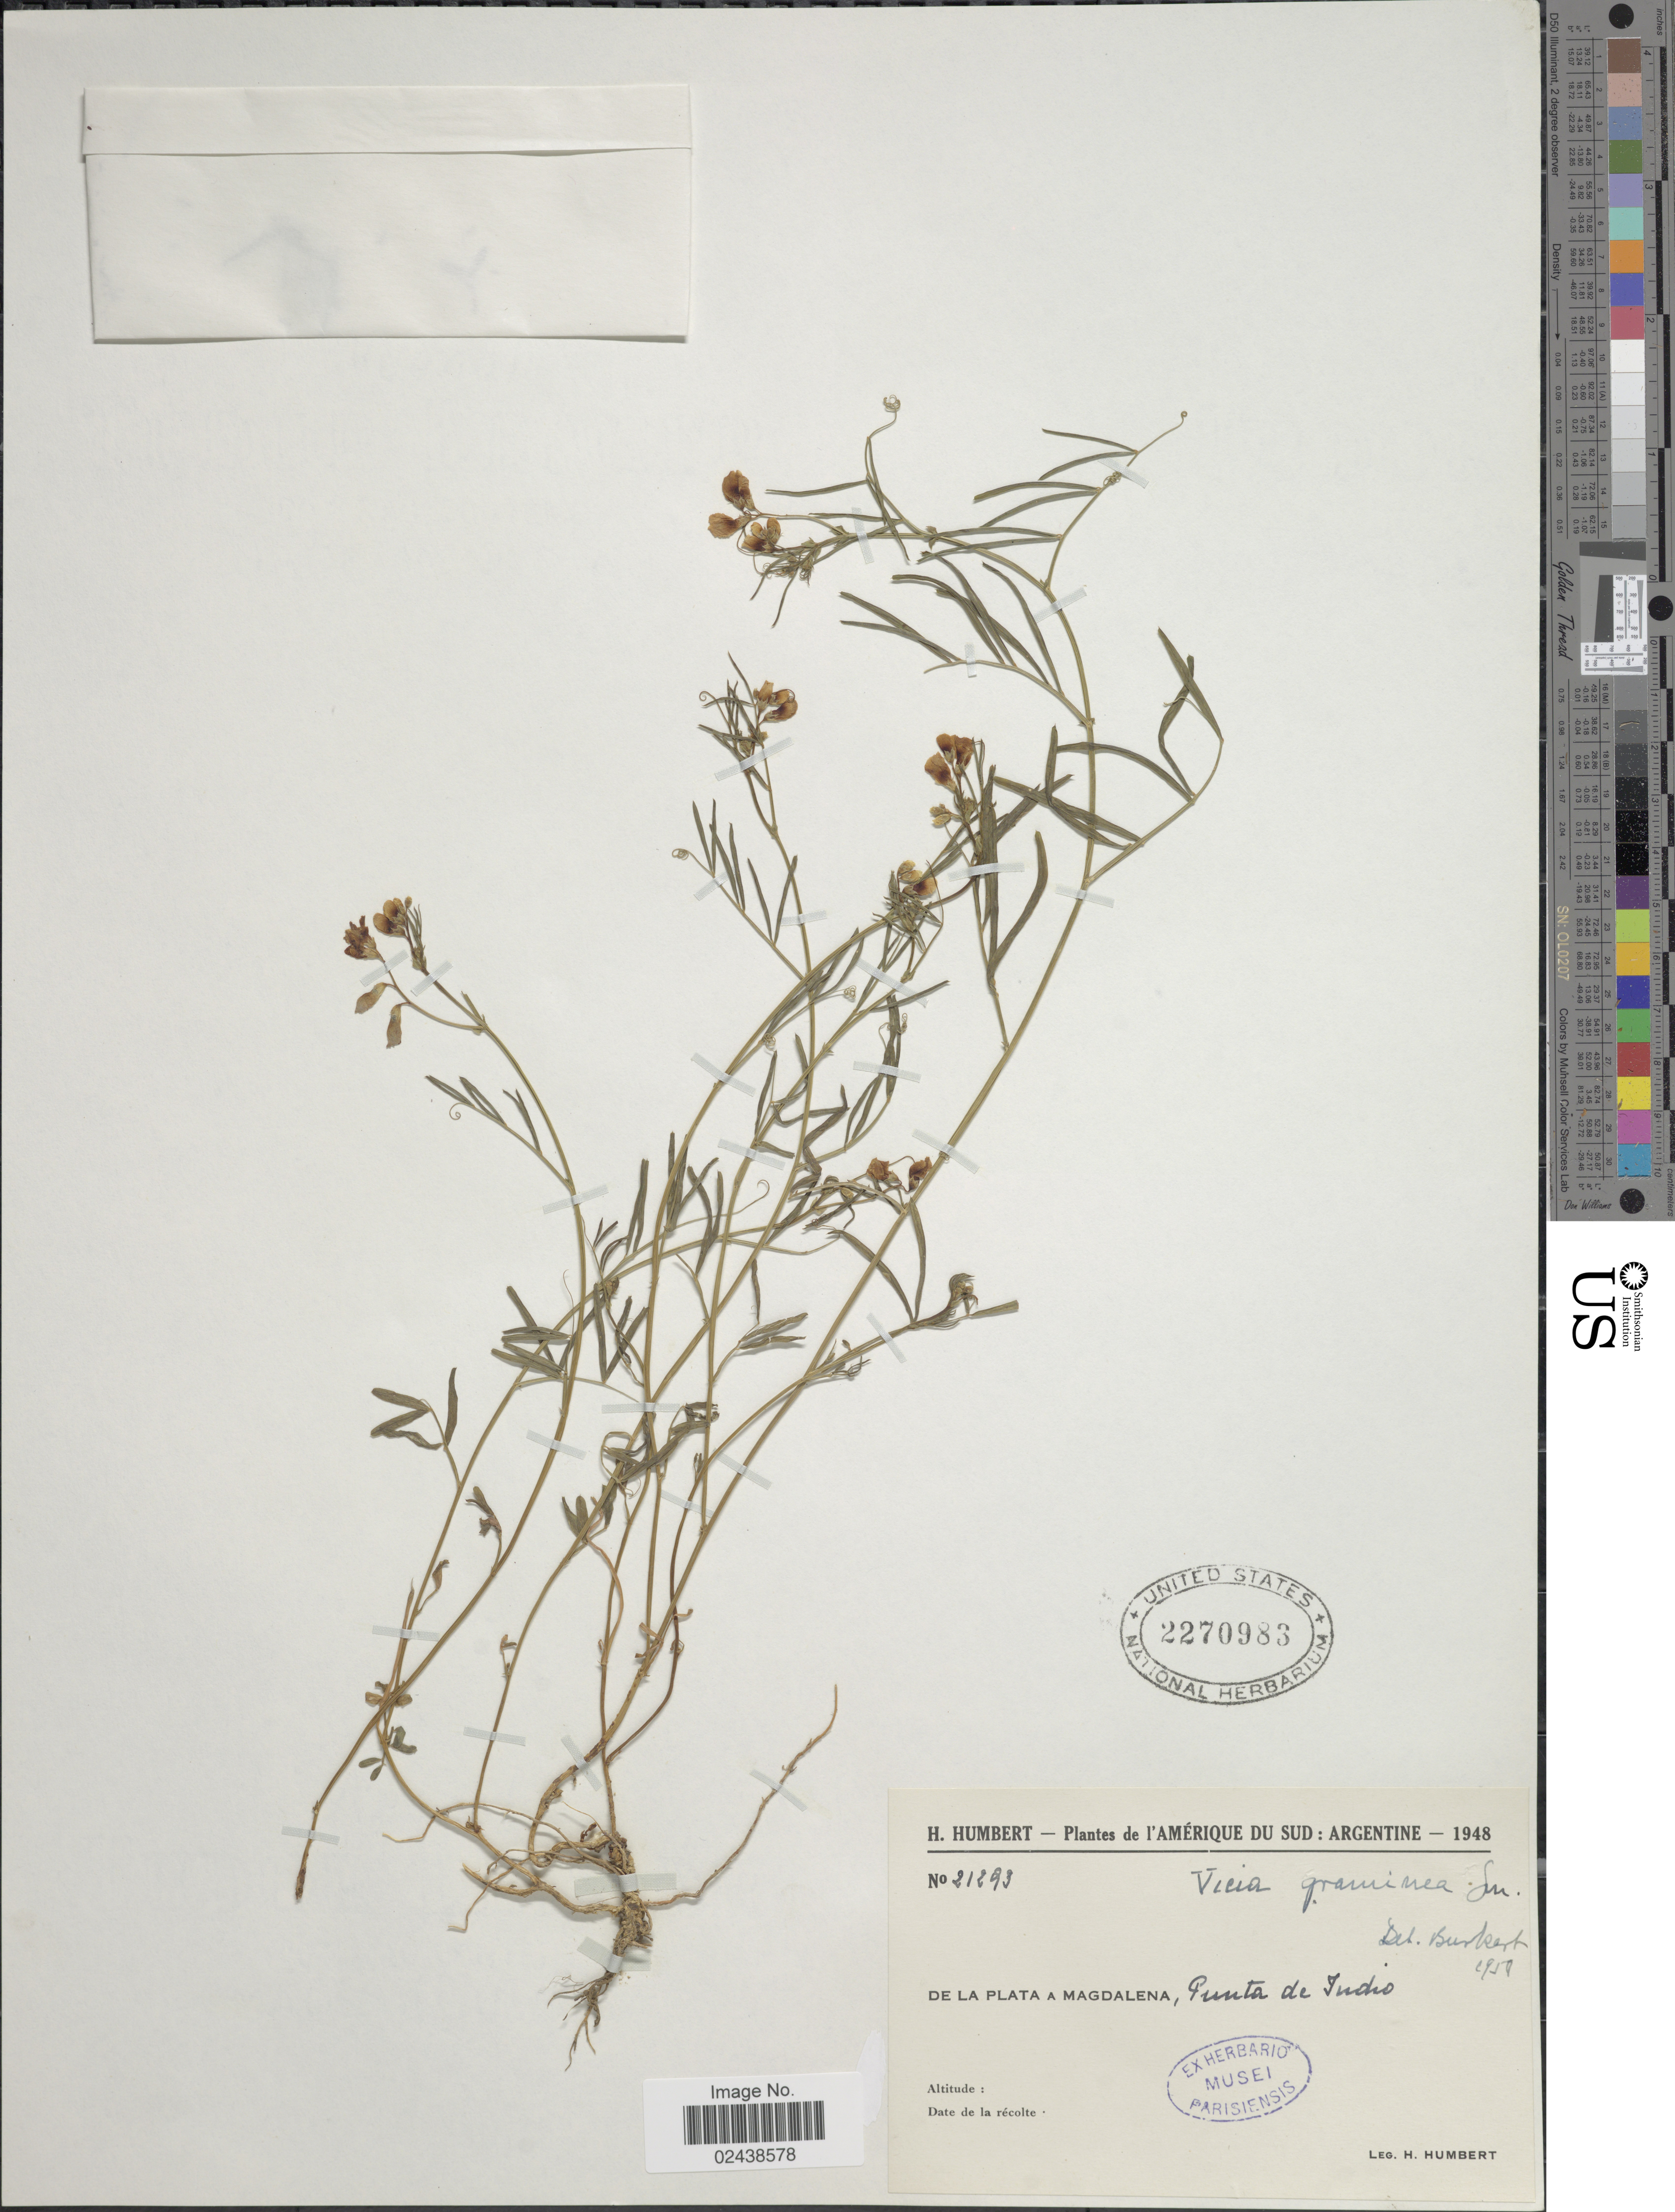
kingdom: Plantae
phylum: Tracheophyta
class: Magnoliopsida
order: Fabales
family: Fabaceae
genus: Vicia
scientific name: Vicia graminea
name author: Sm.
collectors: H. Humbert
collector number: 21293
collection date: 1948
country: Colombia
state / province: Magdalena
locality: L'Amerique Du Sud. De La Plata a Magdalena, Punta de Indio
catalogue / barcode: US 2270983